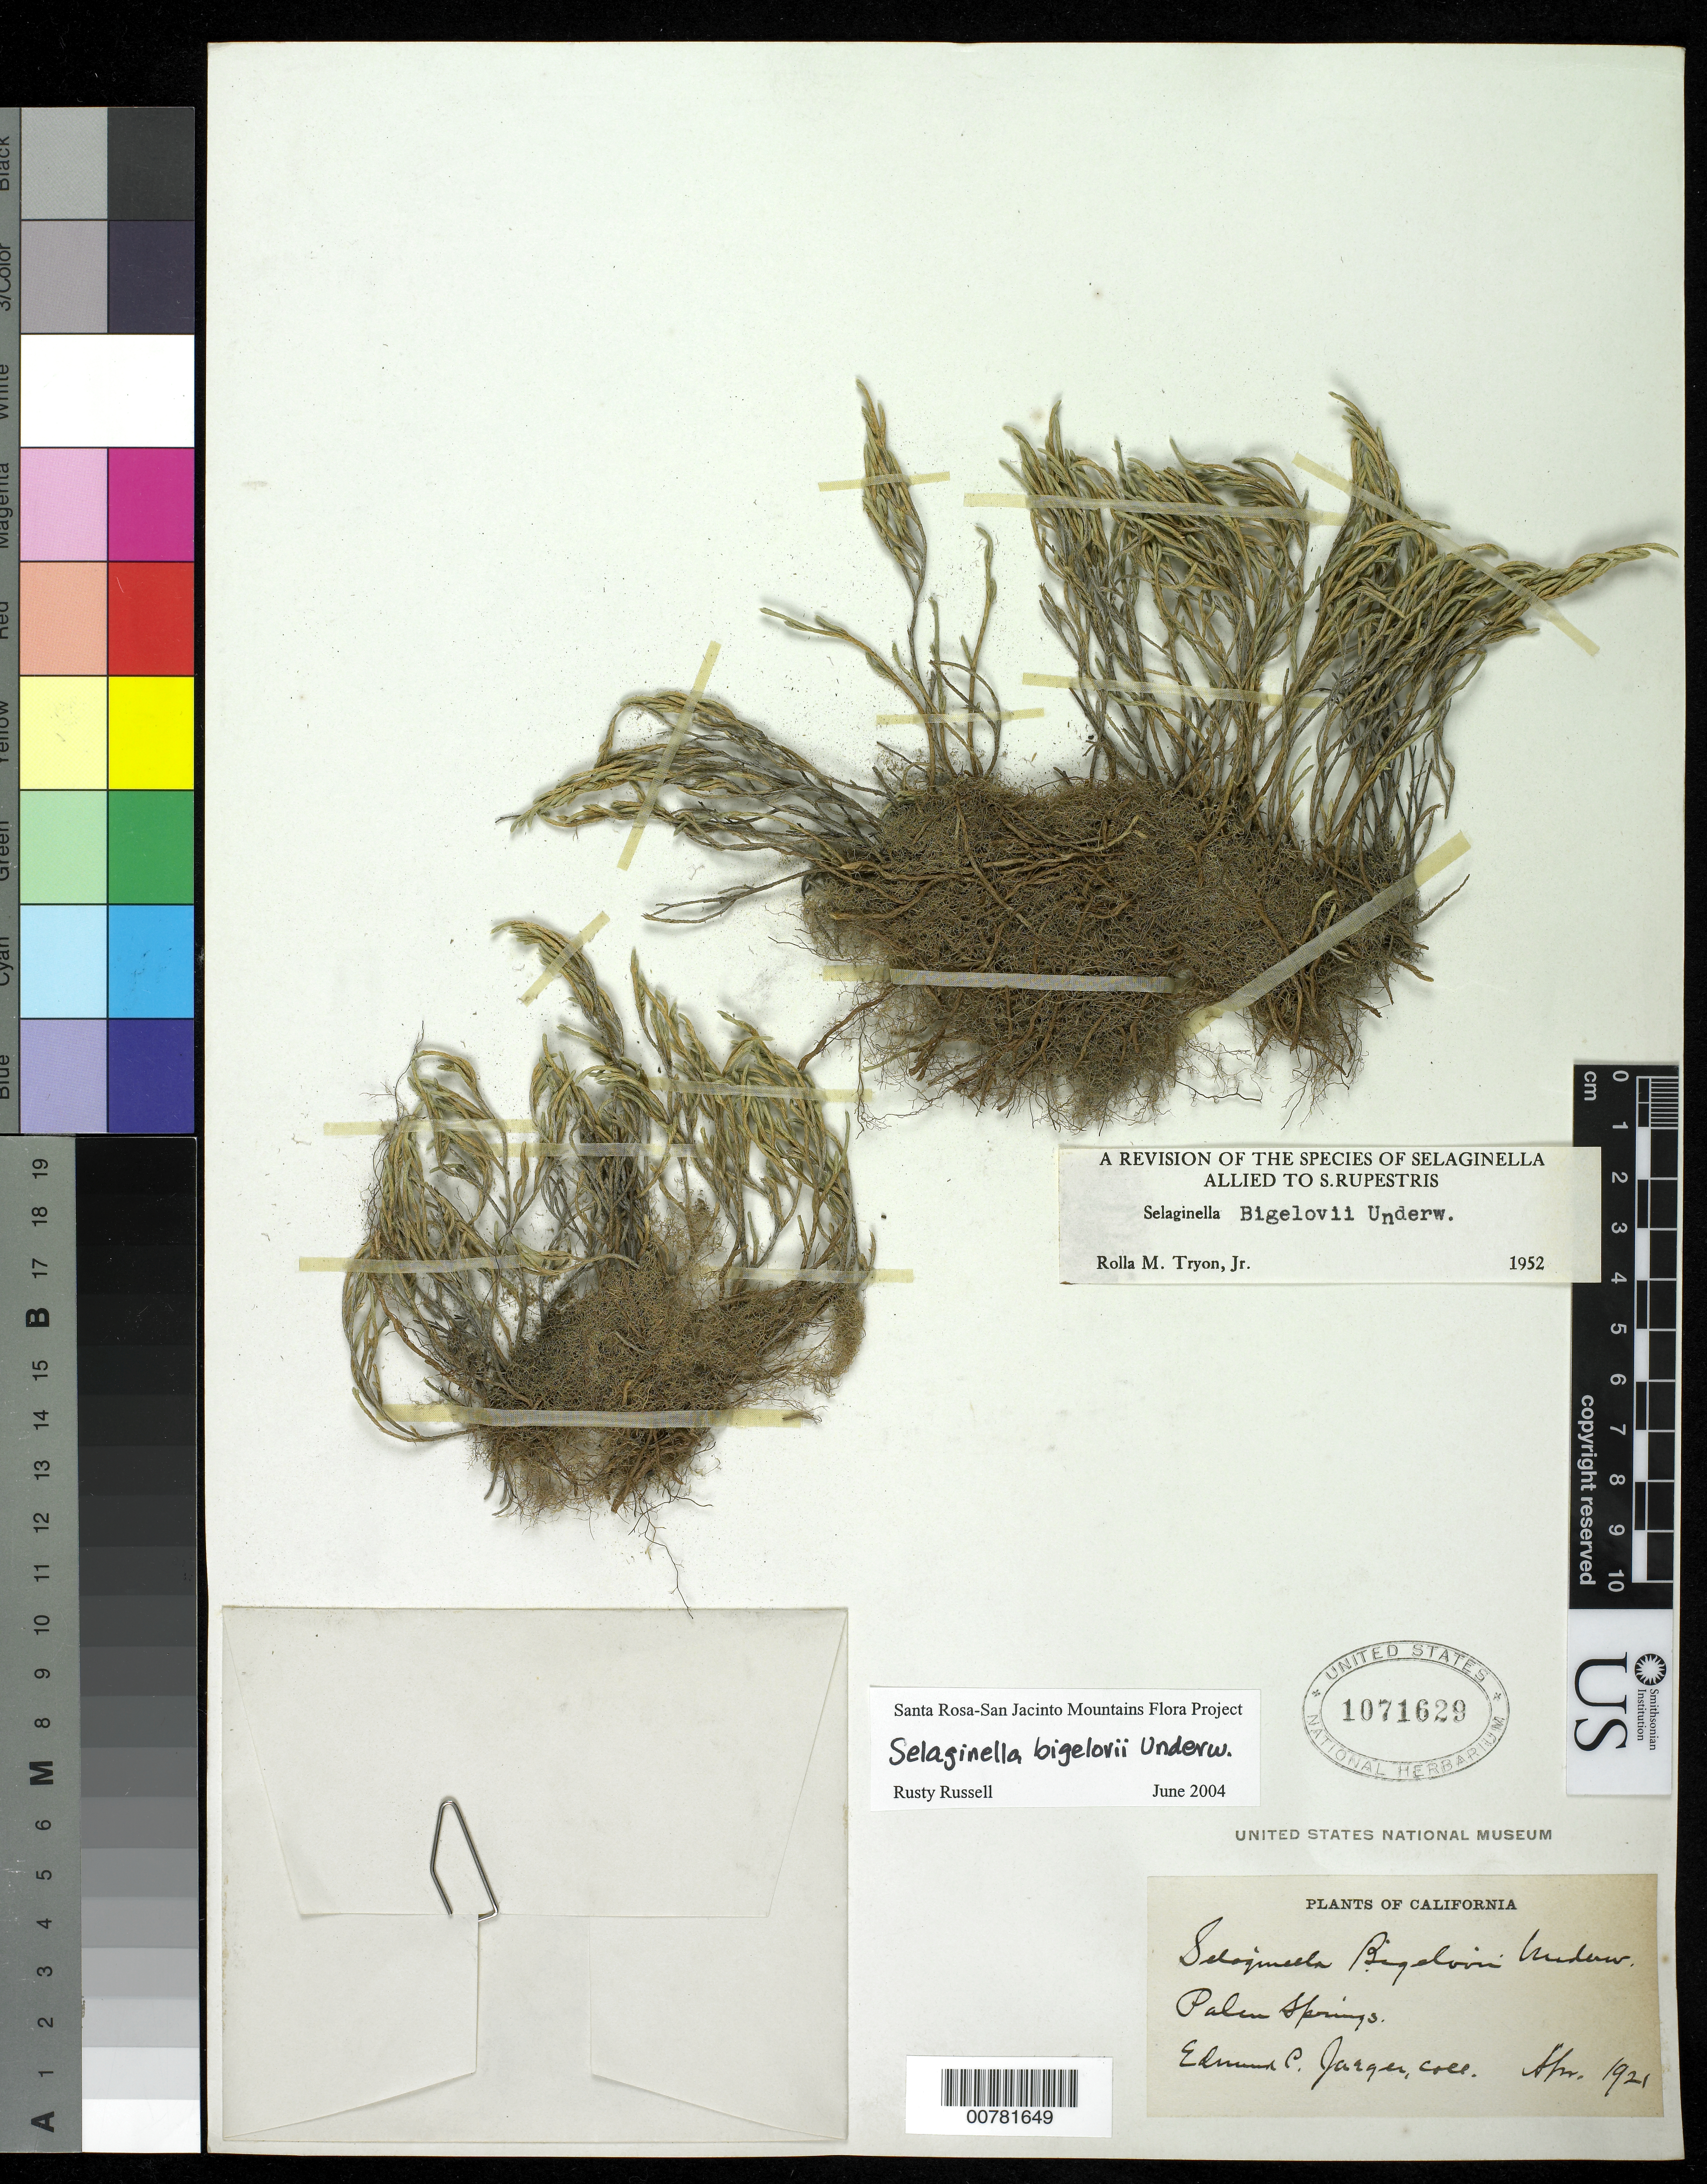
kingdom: Plantae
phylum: Tracheophyta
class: Lycopodiopsida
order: Selaginellales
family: Selaginellaceae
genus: Selaginella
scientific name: Selaginella bigelovii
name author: Underw.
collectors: E. Jaeger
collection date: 1921-04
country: United States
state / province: California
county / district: Riverside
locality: Palm Springs.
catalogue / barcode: US 1071629